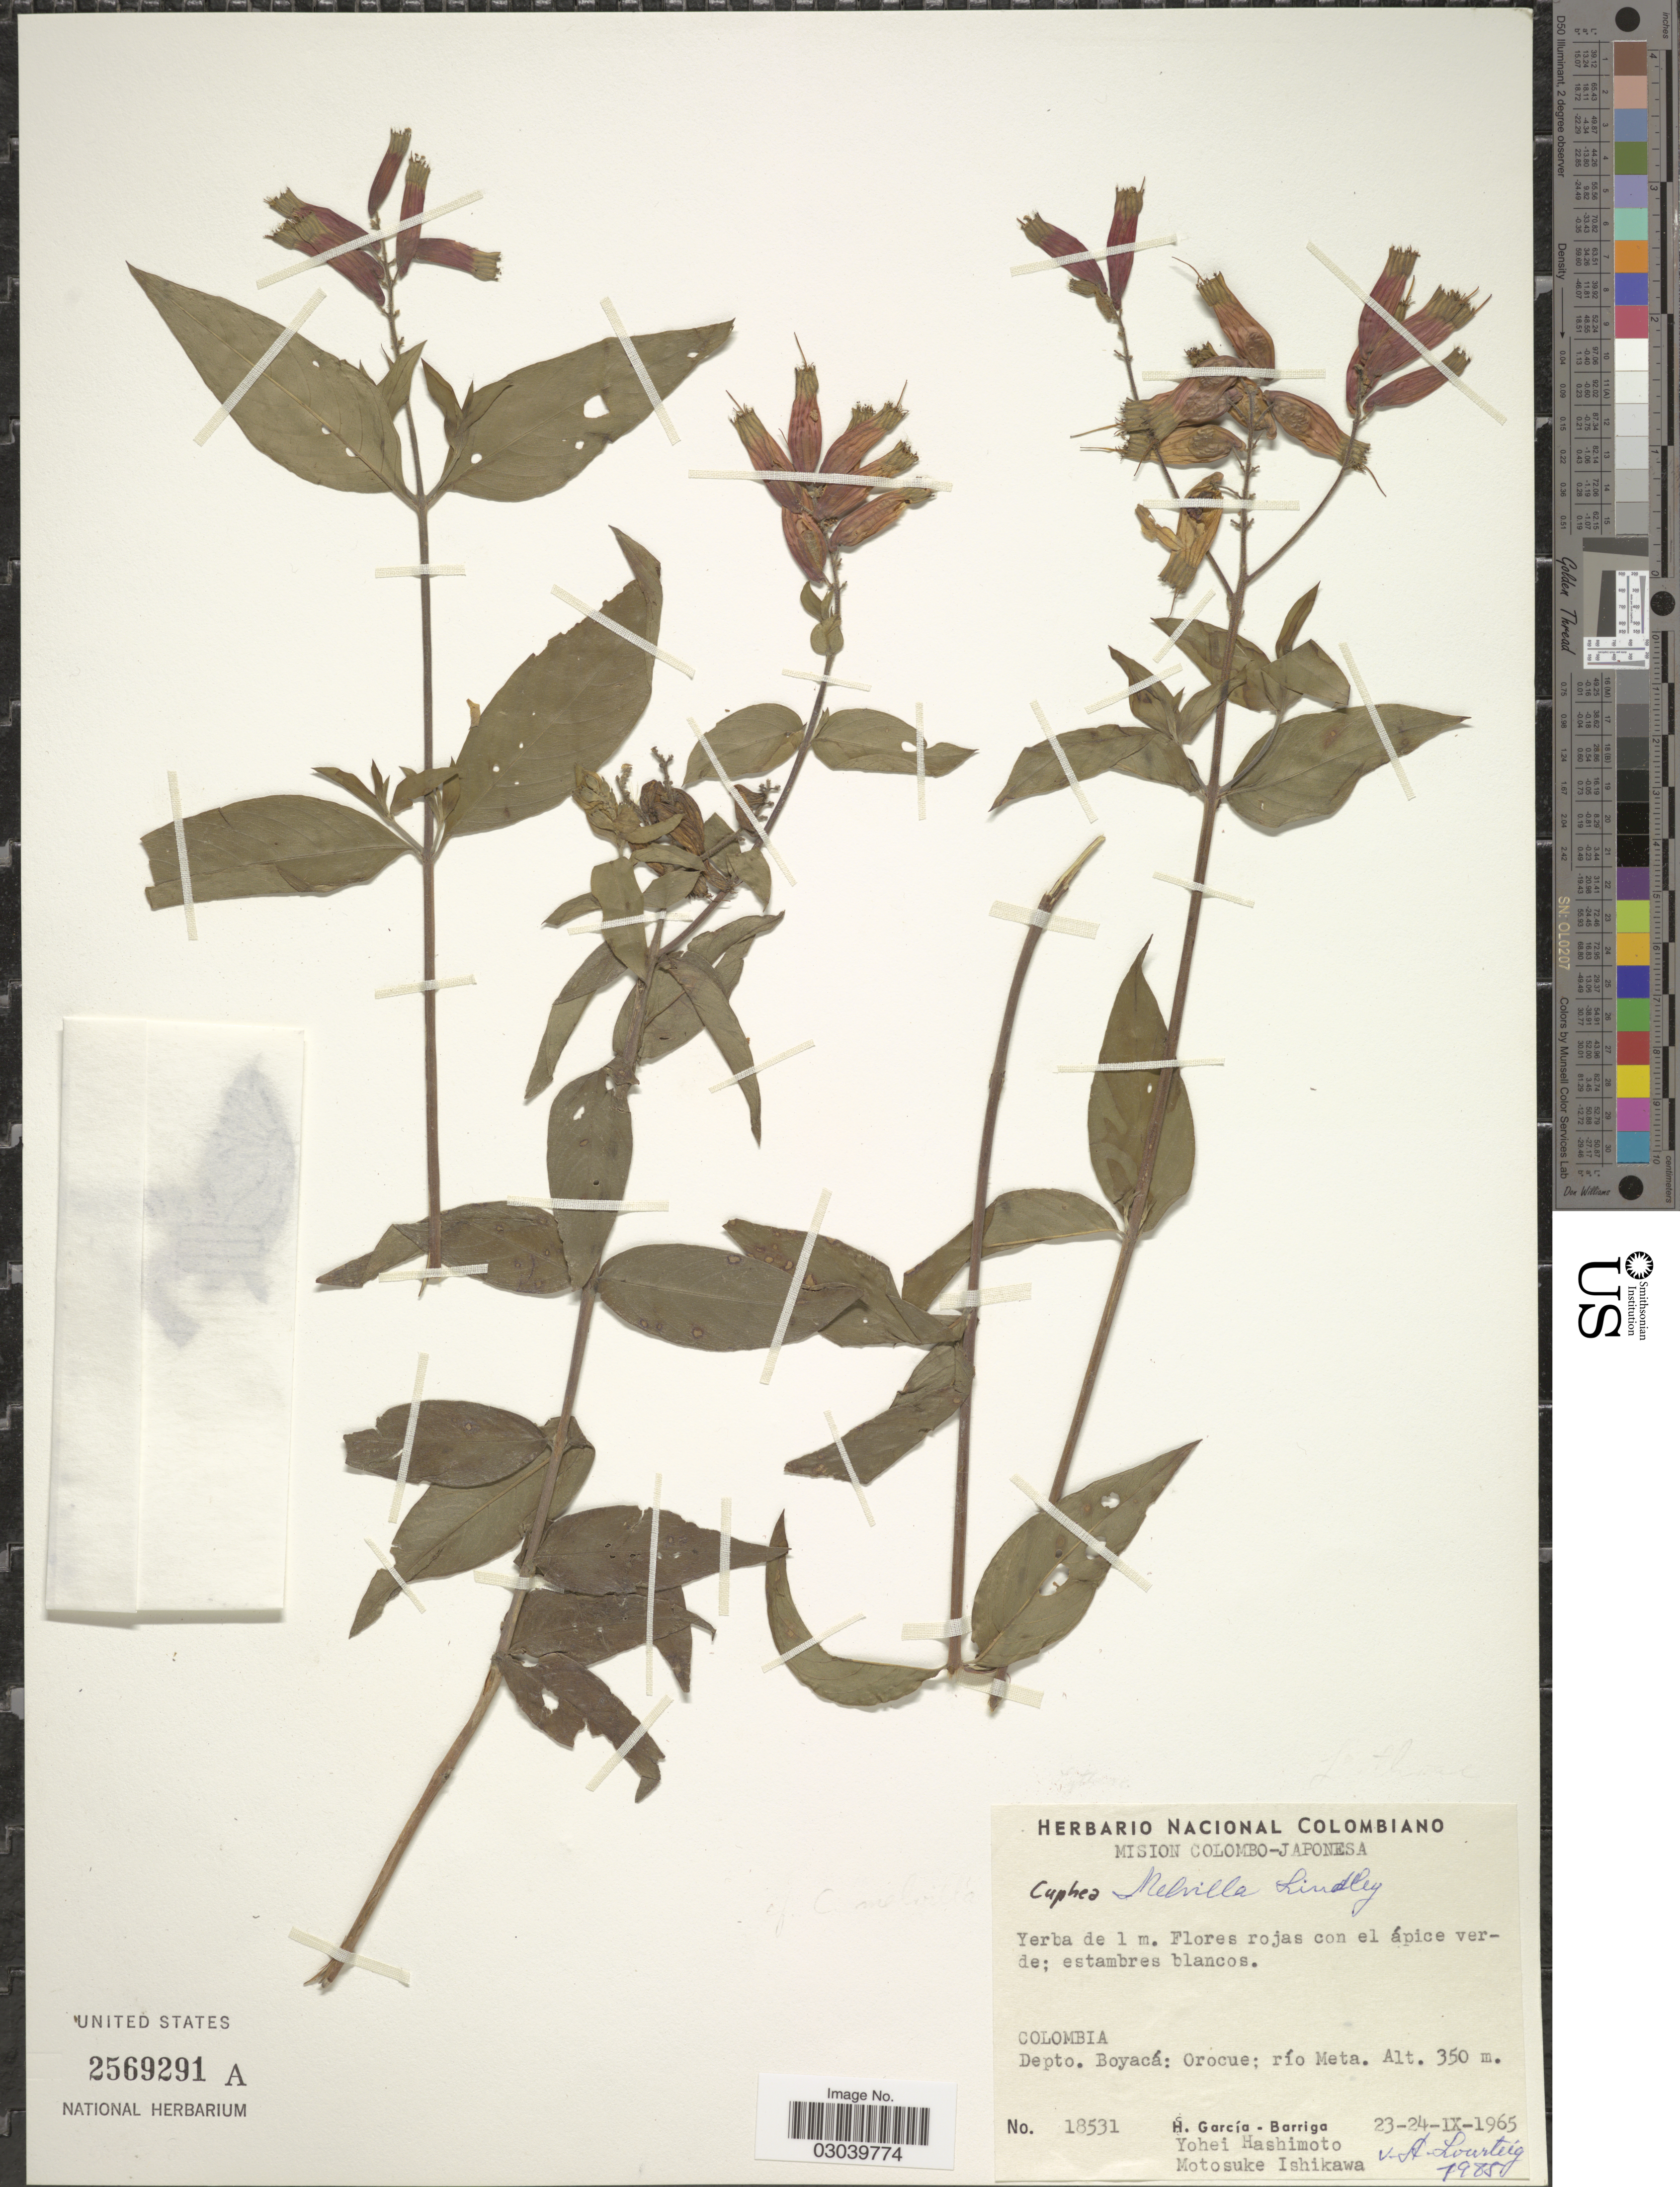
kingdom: Plantae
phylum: Tracheophyta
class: Magnoliopsida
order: Myrtales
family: Lythraceae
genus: Cuphea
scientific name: Cuphea melvilla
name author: Lindl.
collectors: H. García Barriga, Y. Hashimoto & M. Ishikawa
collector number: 18531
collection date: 1965-09-23/1965-09-24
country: Colombia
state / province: Boyacá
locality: Depto. Boyacá: Orocue; río Meta.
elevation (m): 350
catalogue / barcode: US 2569291A